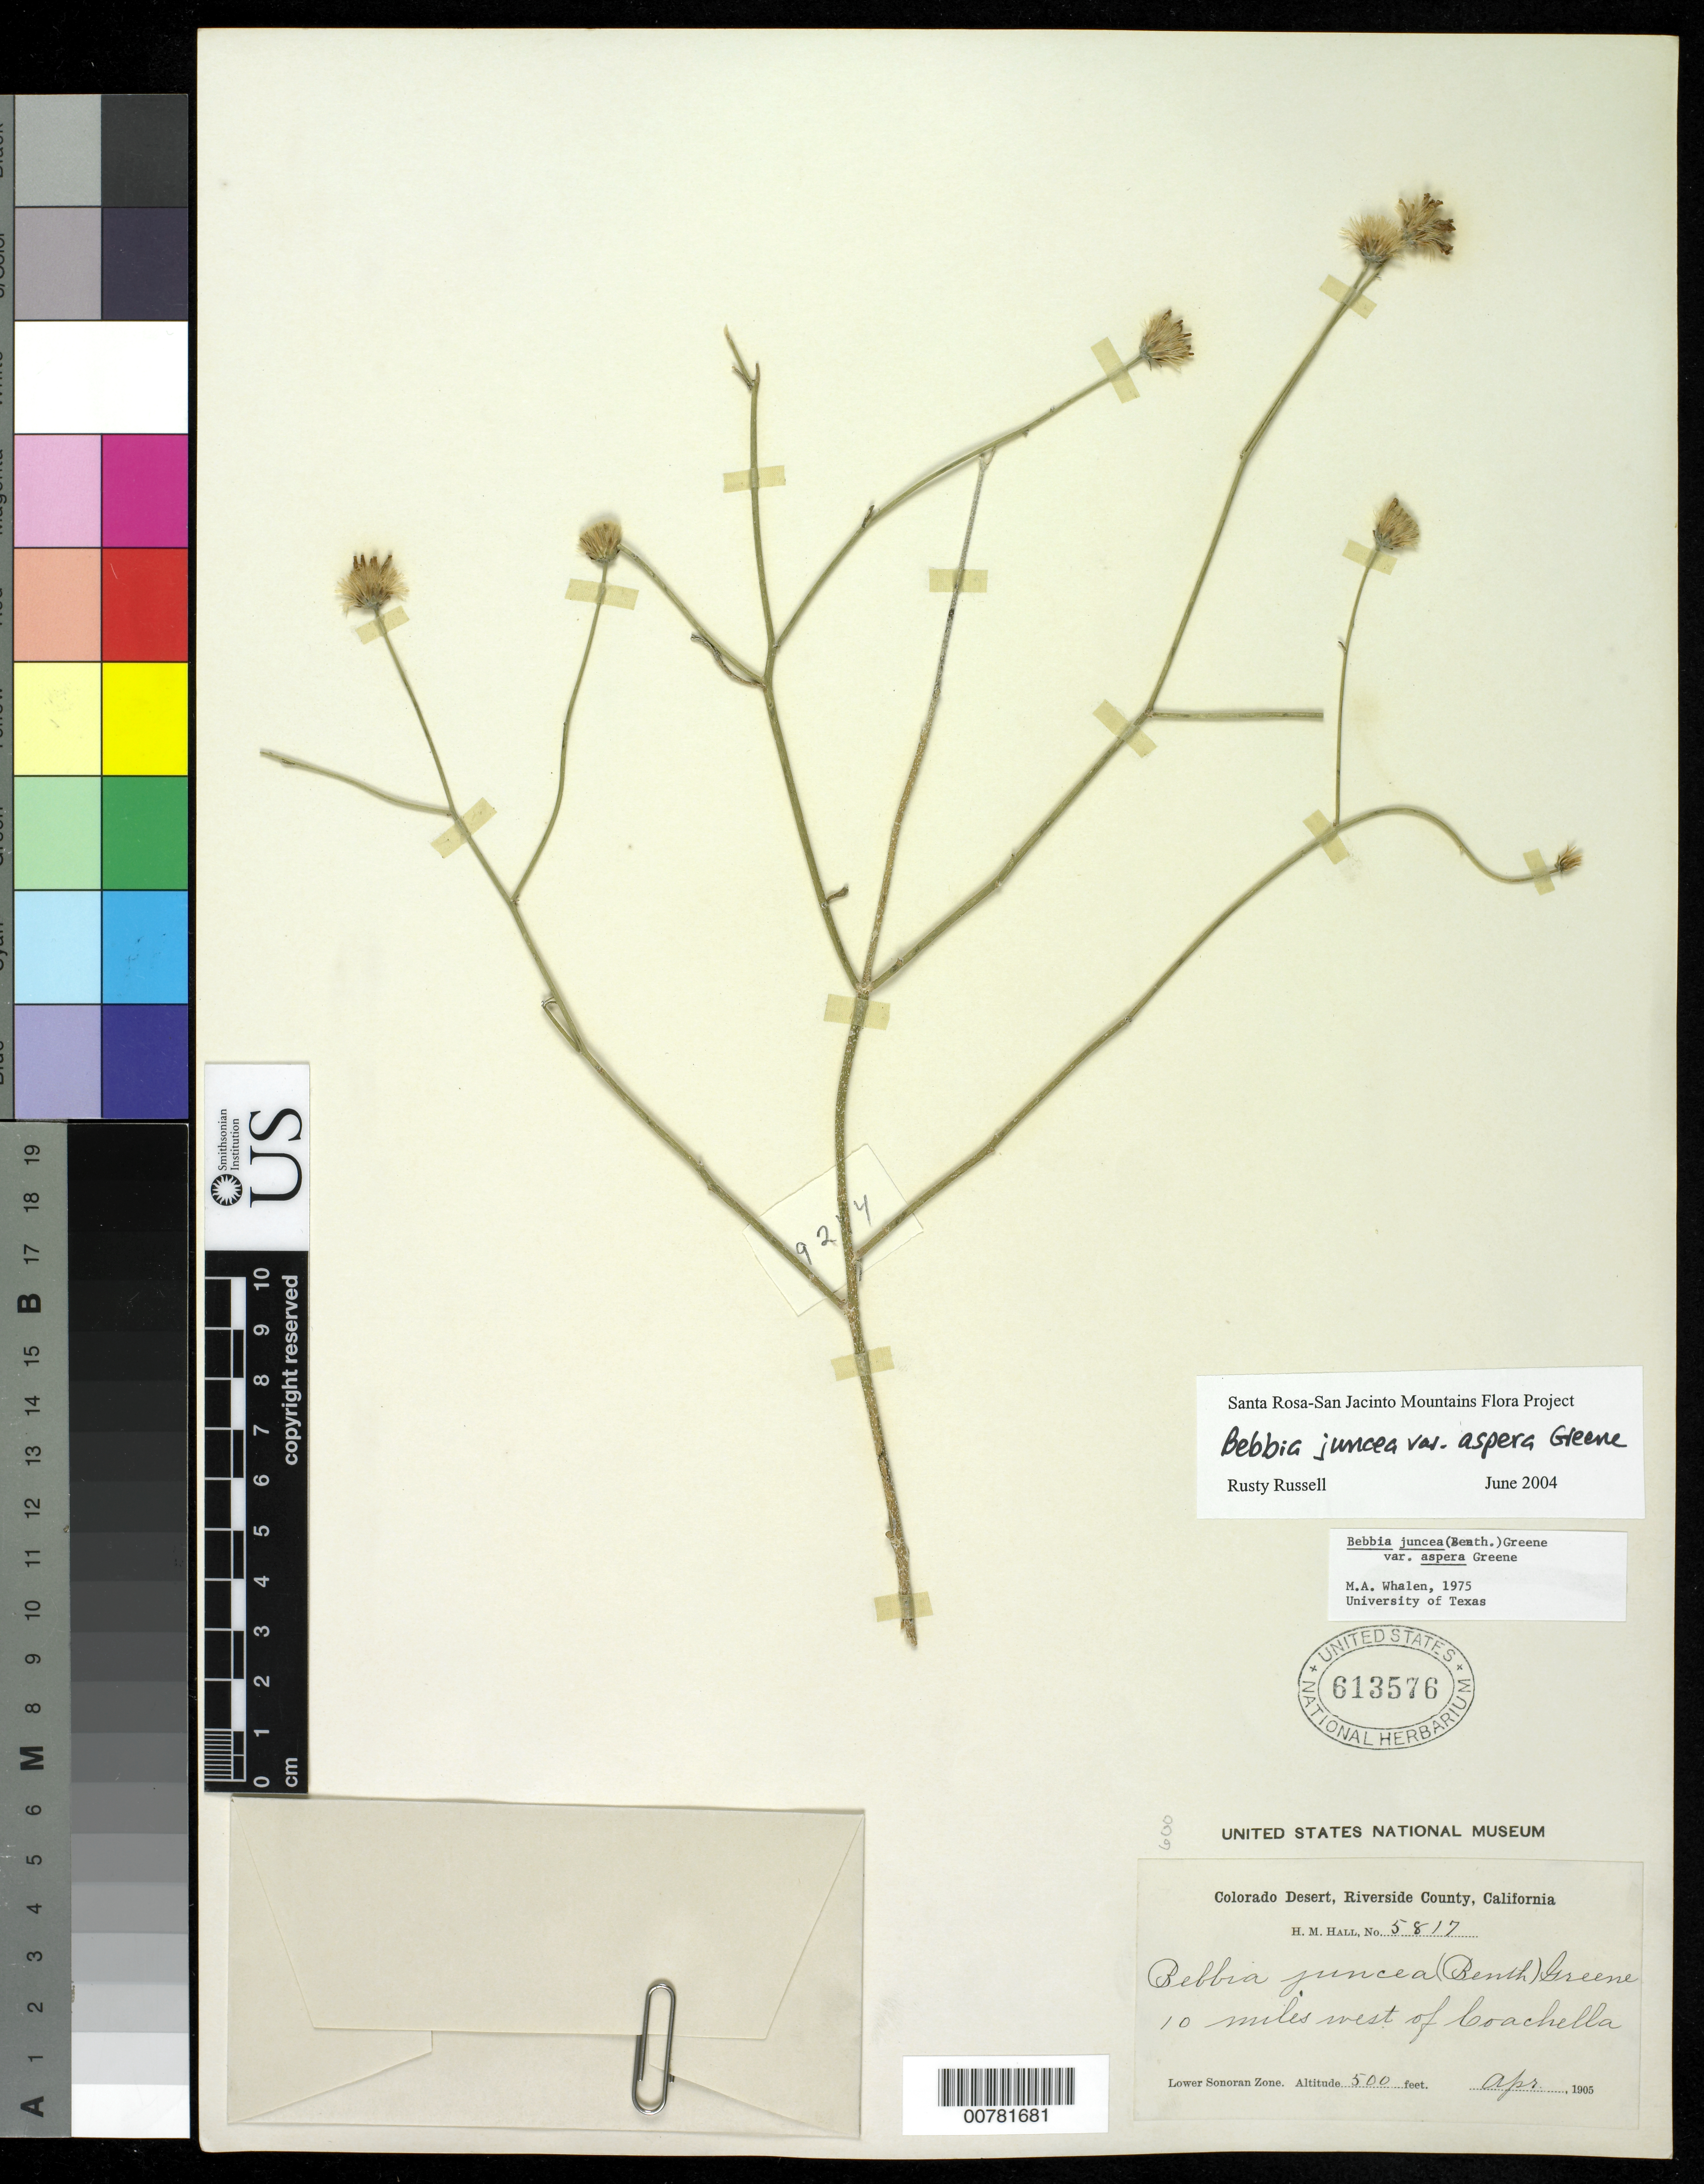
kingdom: Plantae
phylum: Tracheophyta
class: Magnoliopsida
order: Asterales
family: Asteraceae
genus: Bebbia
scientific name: Bebbia juncea var. aspera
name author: Greene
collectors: H. M. Hall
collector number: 5817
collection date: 1905-04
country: United States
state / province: California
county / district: Riverside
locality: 10 miles west of Coahuila. Colorado Desert, Riverside County, California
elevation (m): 152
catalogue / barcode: US 613576